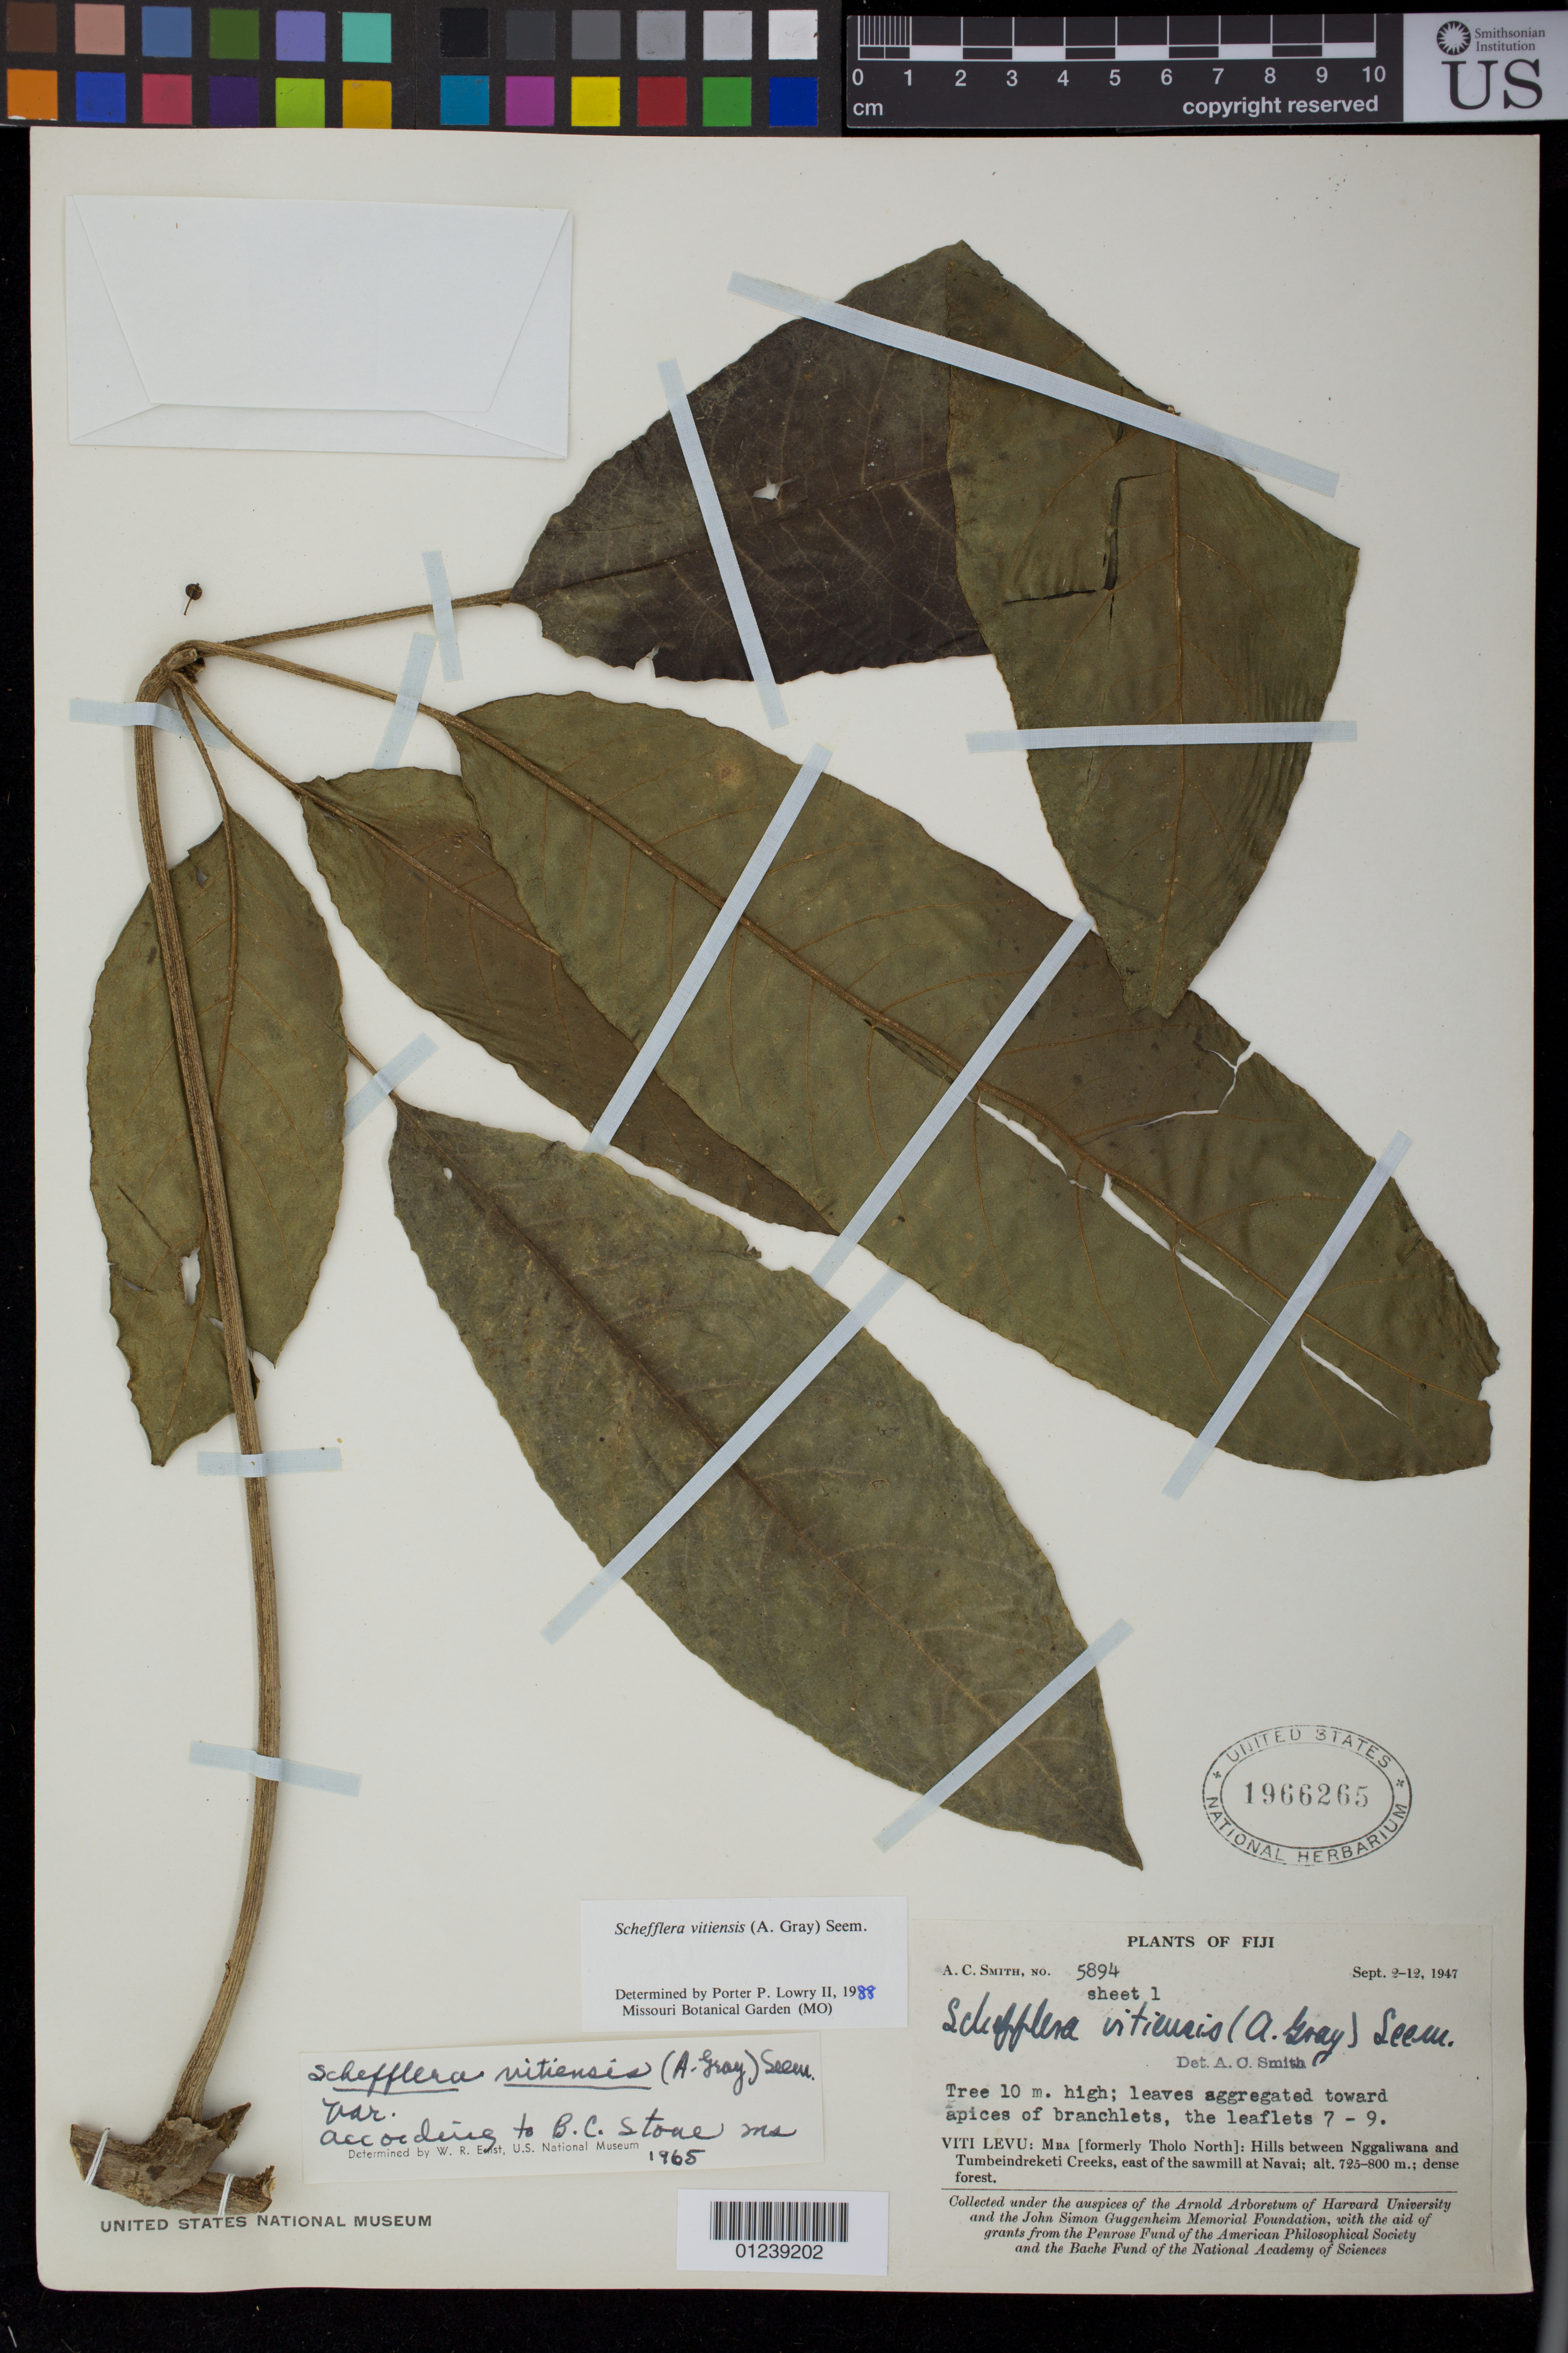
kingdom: Plantae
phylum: Tracheophyta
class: Magnoliopsida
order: Apiales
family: Araliaceae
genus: Schefflera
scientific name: Schefflera vitiensis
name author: (A. Gray) Seem.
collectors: A. C. Smith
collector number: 5894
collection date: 1947-09-02/1947-09-12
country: Fiji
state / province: Western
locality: Viti Levu: MBA [formerly Tholo North]: Hills between Nggaliwana and Tumbeindreketi Creeks, east of the sawmill at Navai.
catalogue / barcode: US 1966265